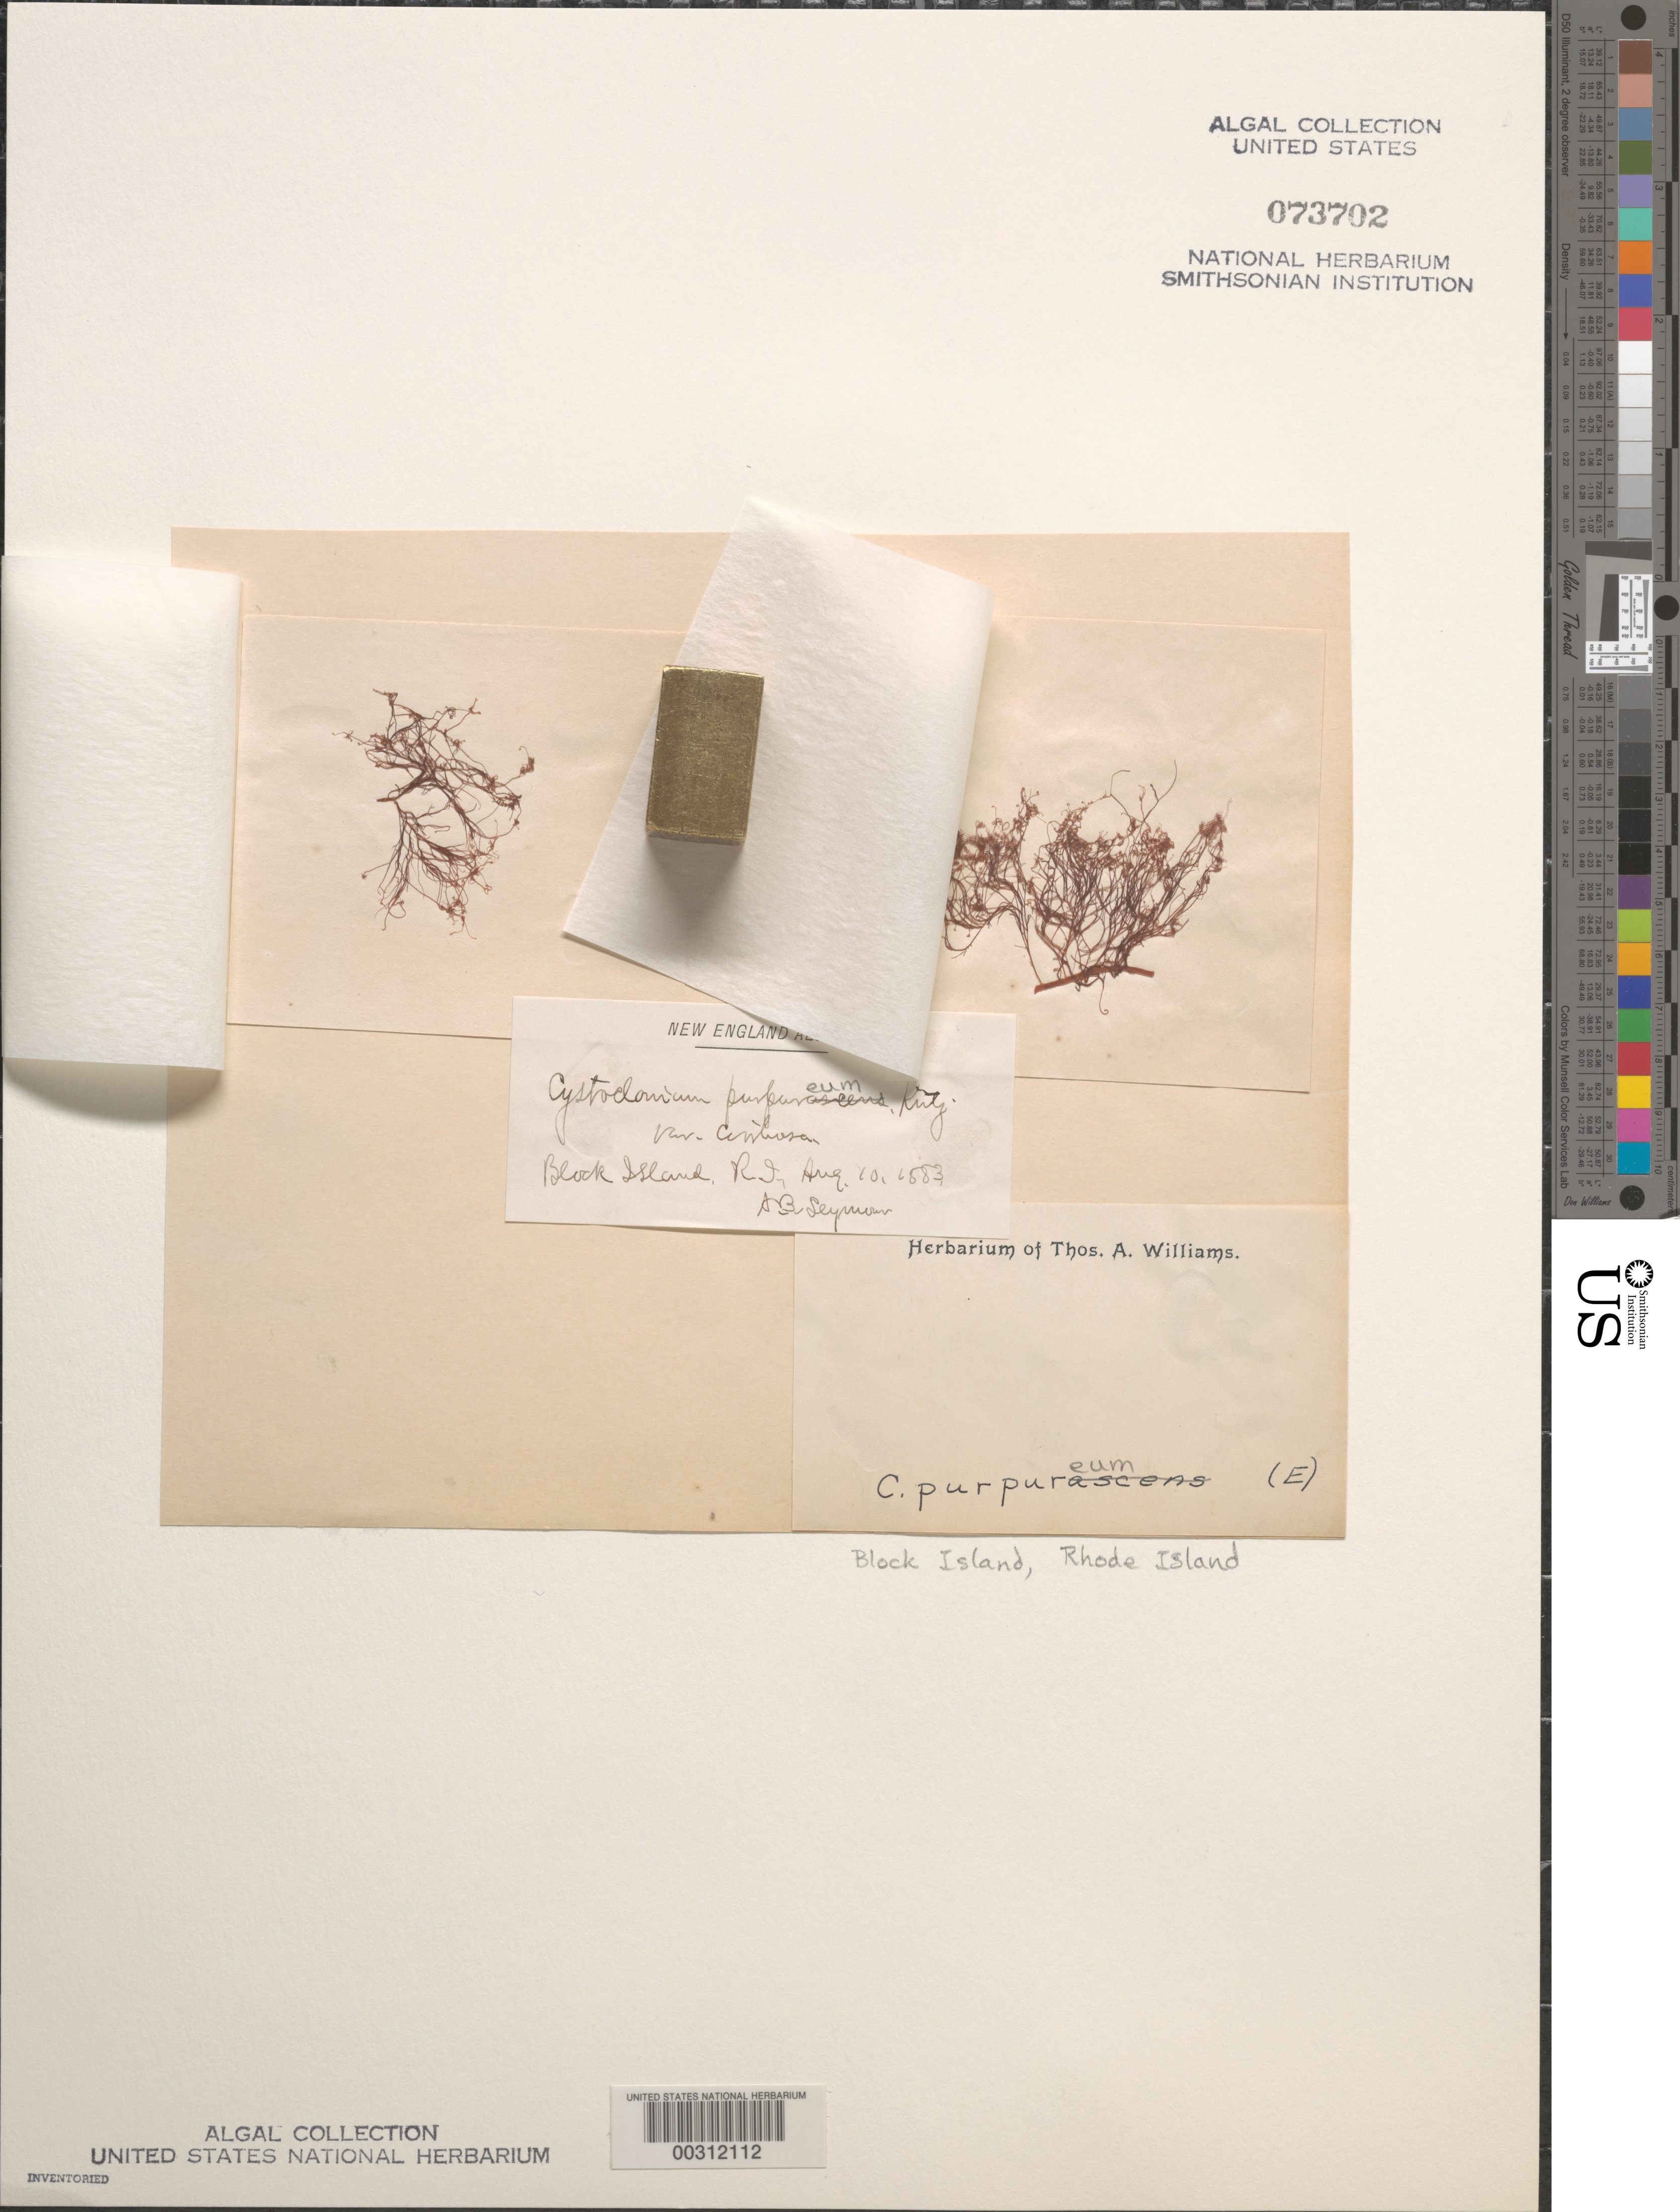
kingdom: Plantae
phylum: Rhodophyta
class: Florideophyceae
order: Gigartinales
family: Cystocloniaceae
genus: Cystoclonium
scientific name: Cystoclonium purpureum var. cirrhosum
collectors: A. Seymour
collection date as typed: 10 Aug 1883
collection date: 1883-08-10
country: United States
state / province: Rhode Island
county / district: Washington County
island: Block Island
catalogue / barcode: US 73702